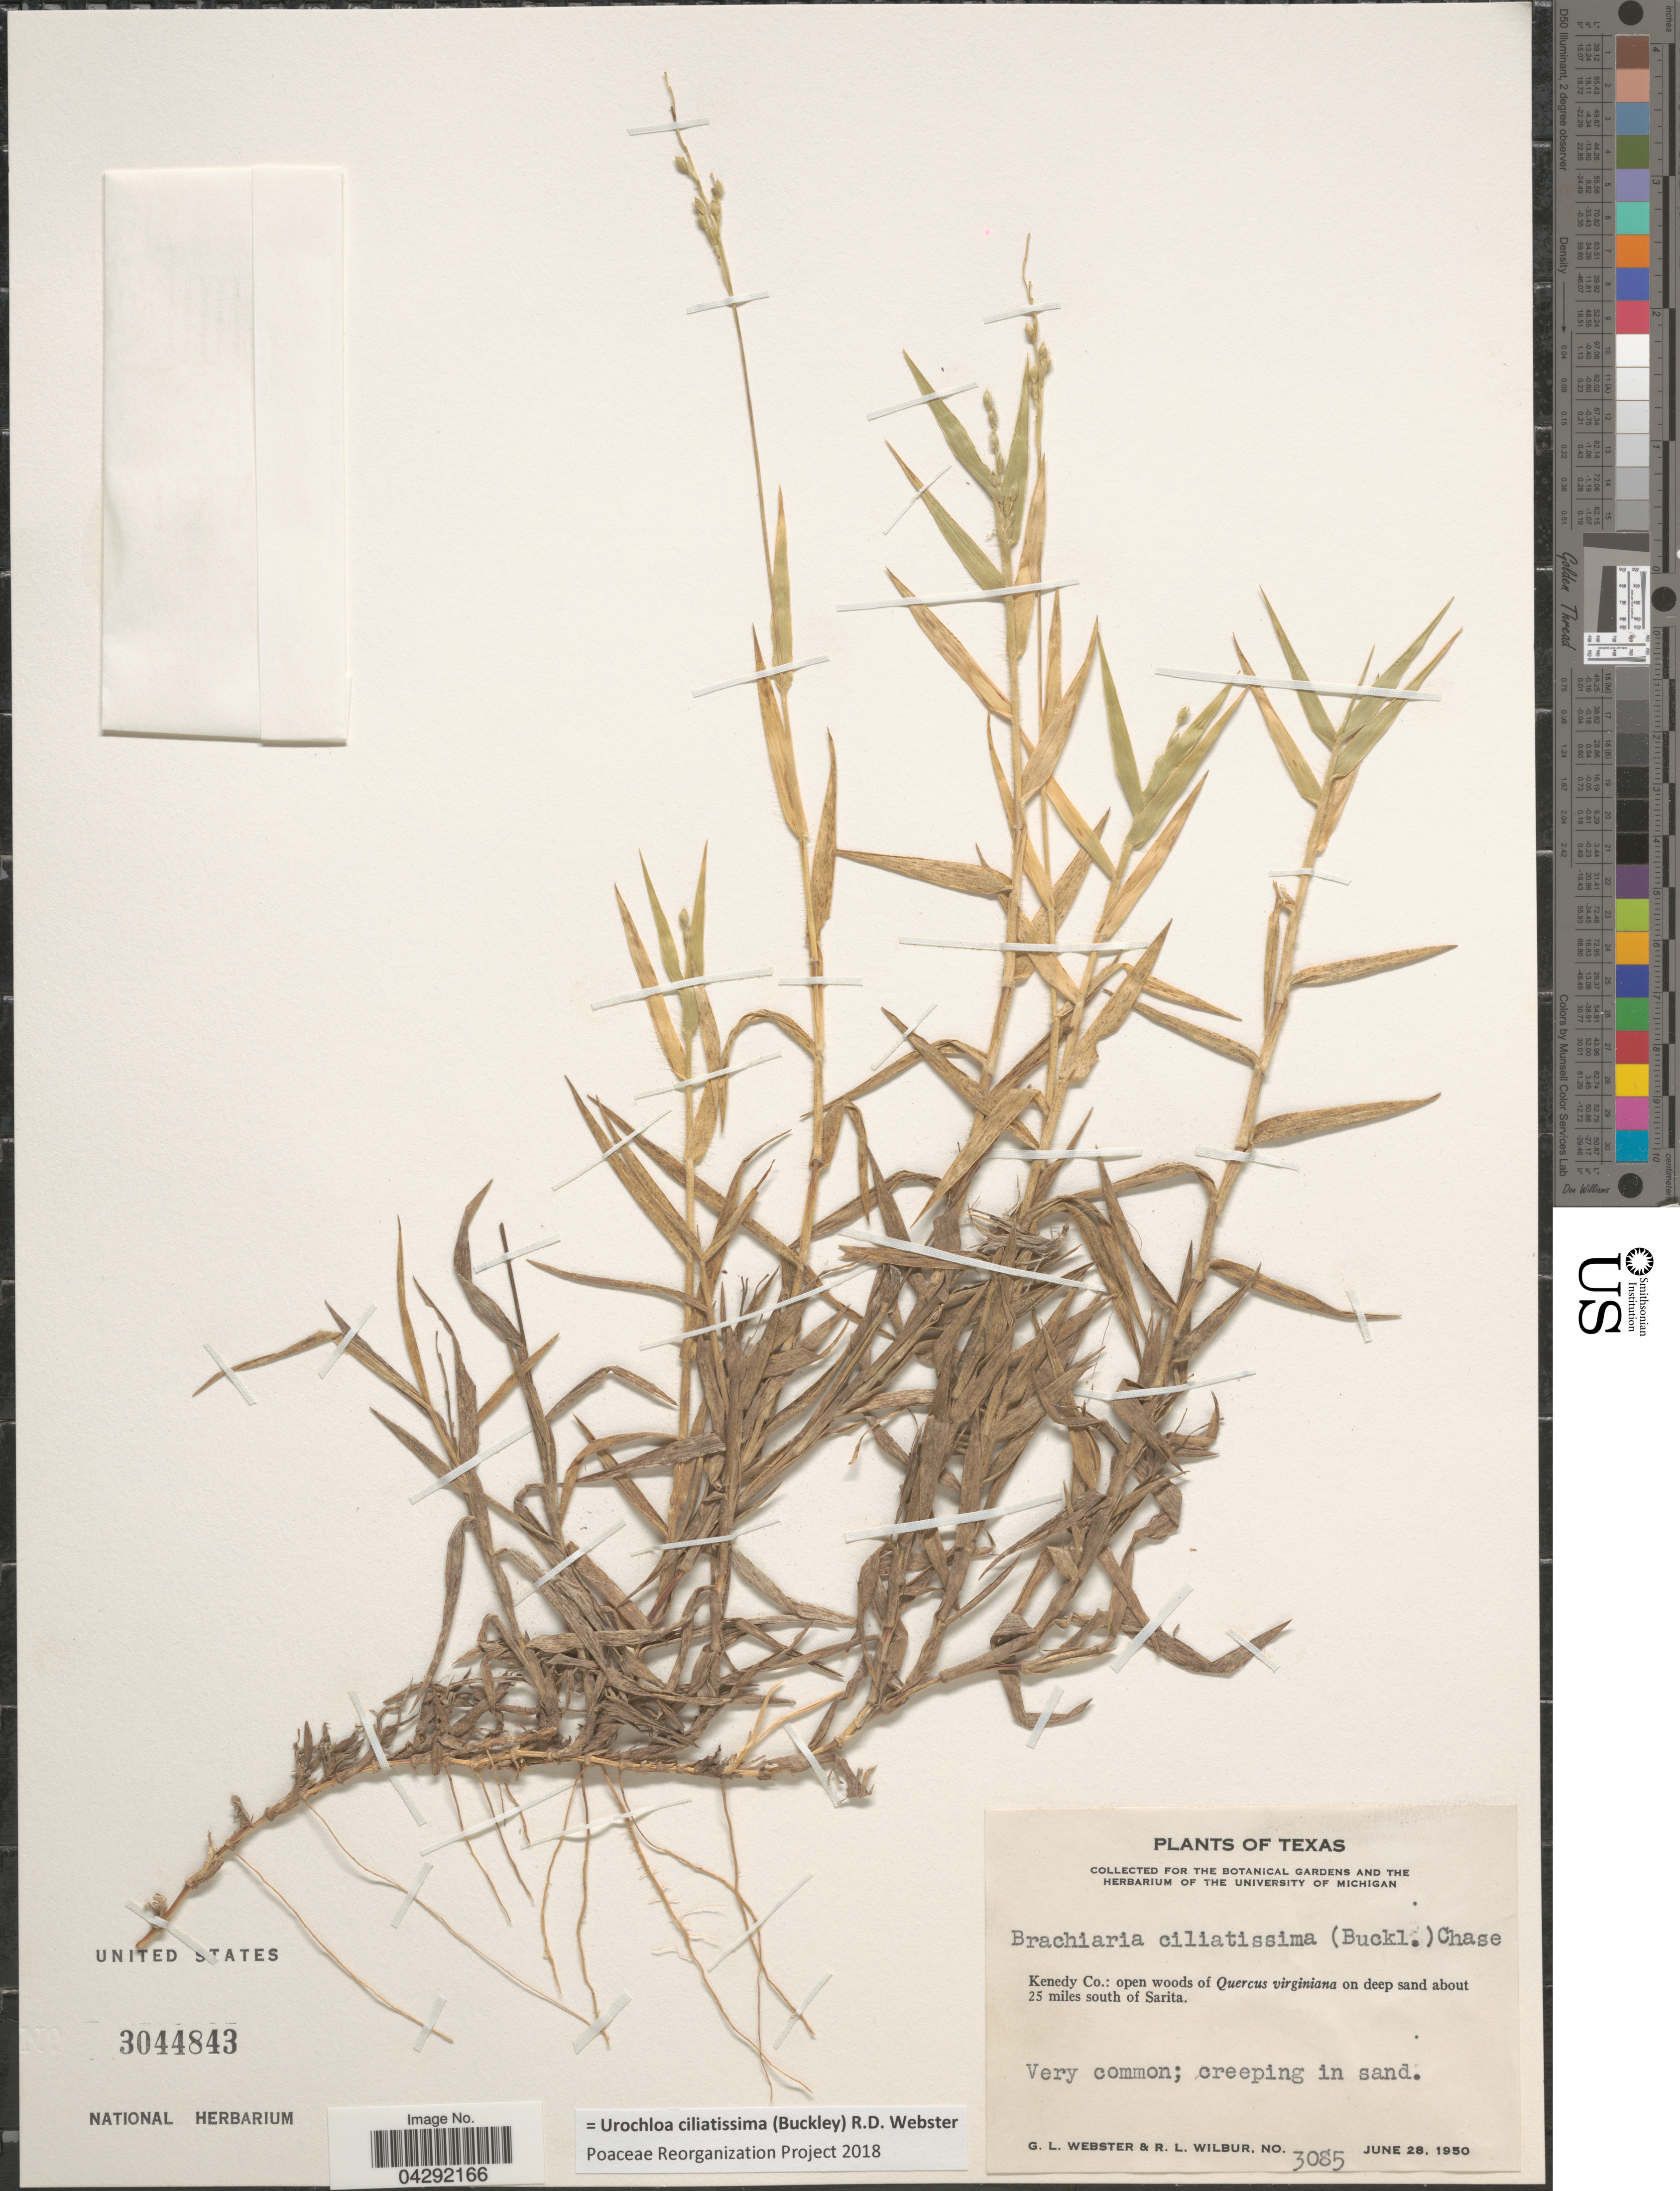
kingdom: Plantae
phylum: Tracheophyta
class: Liliopsida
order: Poales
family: Poaceae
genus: Urochloa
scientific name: Urochloa ciliatissima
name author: (Buckley) R.D. Webster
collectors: G. L. Webster & R. L. Wilbur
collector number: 3085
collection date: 1950-06-28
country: United States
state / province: Texas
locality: Kenedy Co.: open woods of Quercus virginiana on deep sand about 25 miles south of Sarita.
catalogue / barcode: US 3044843